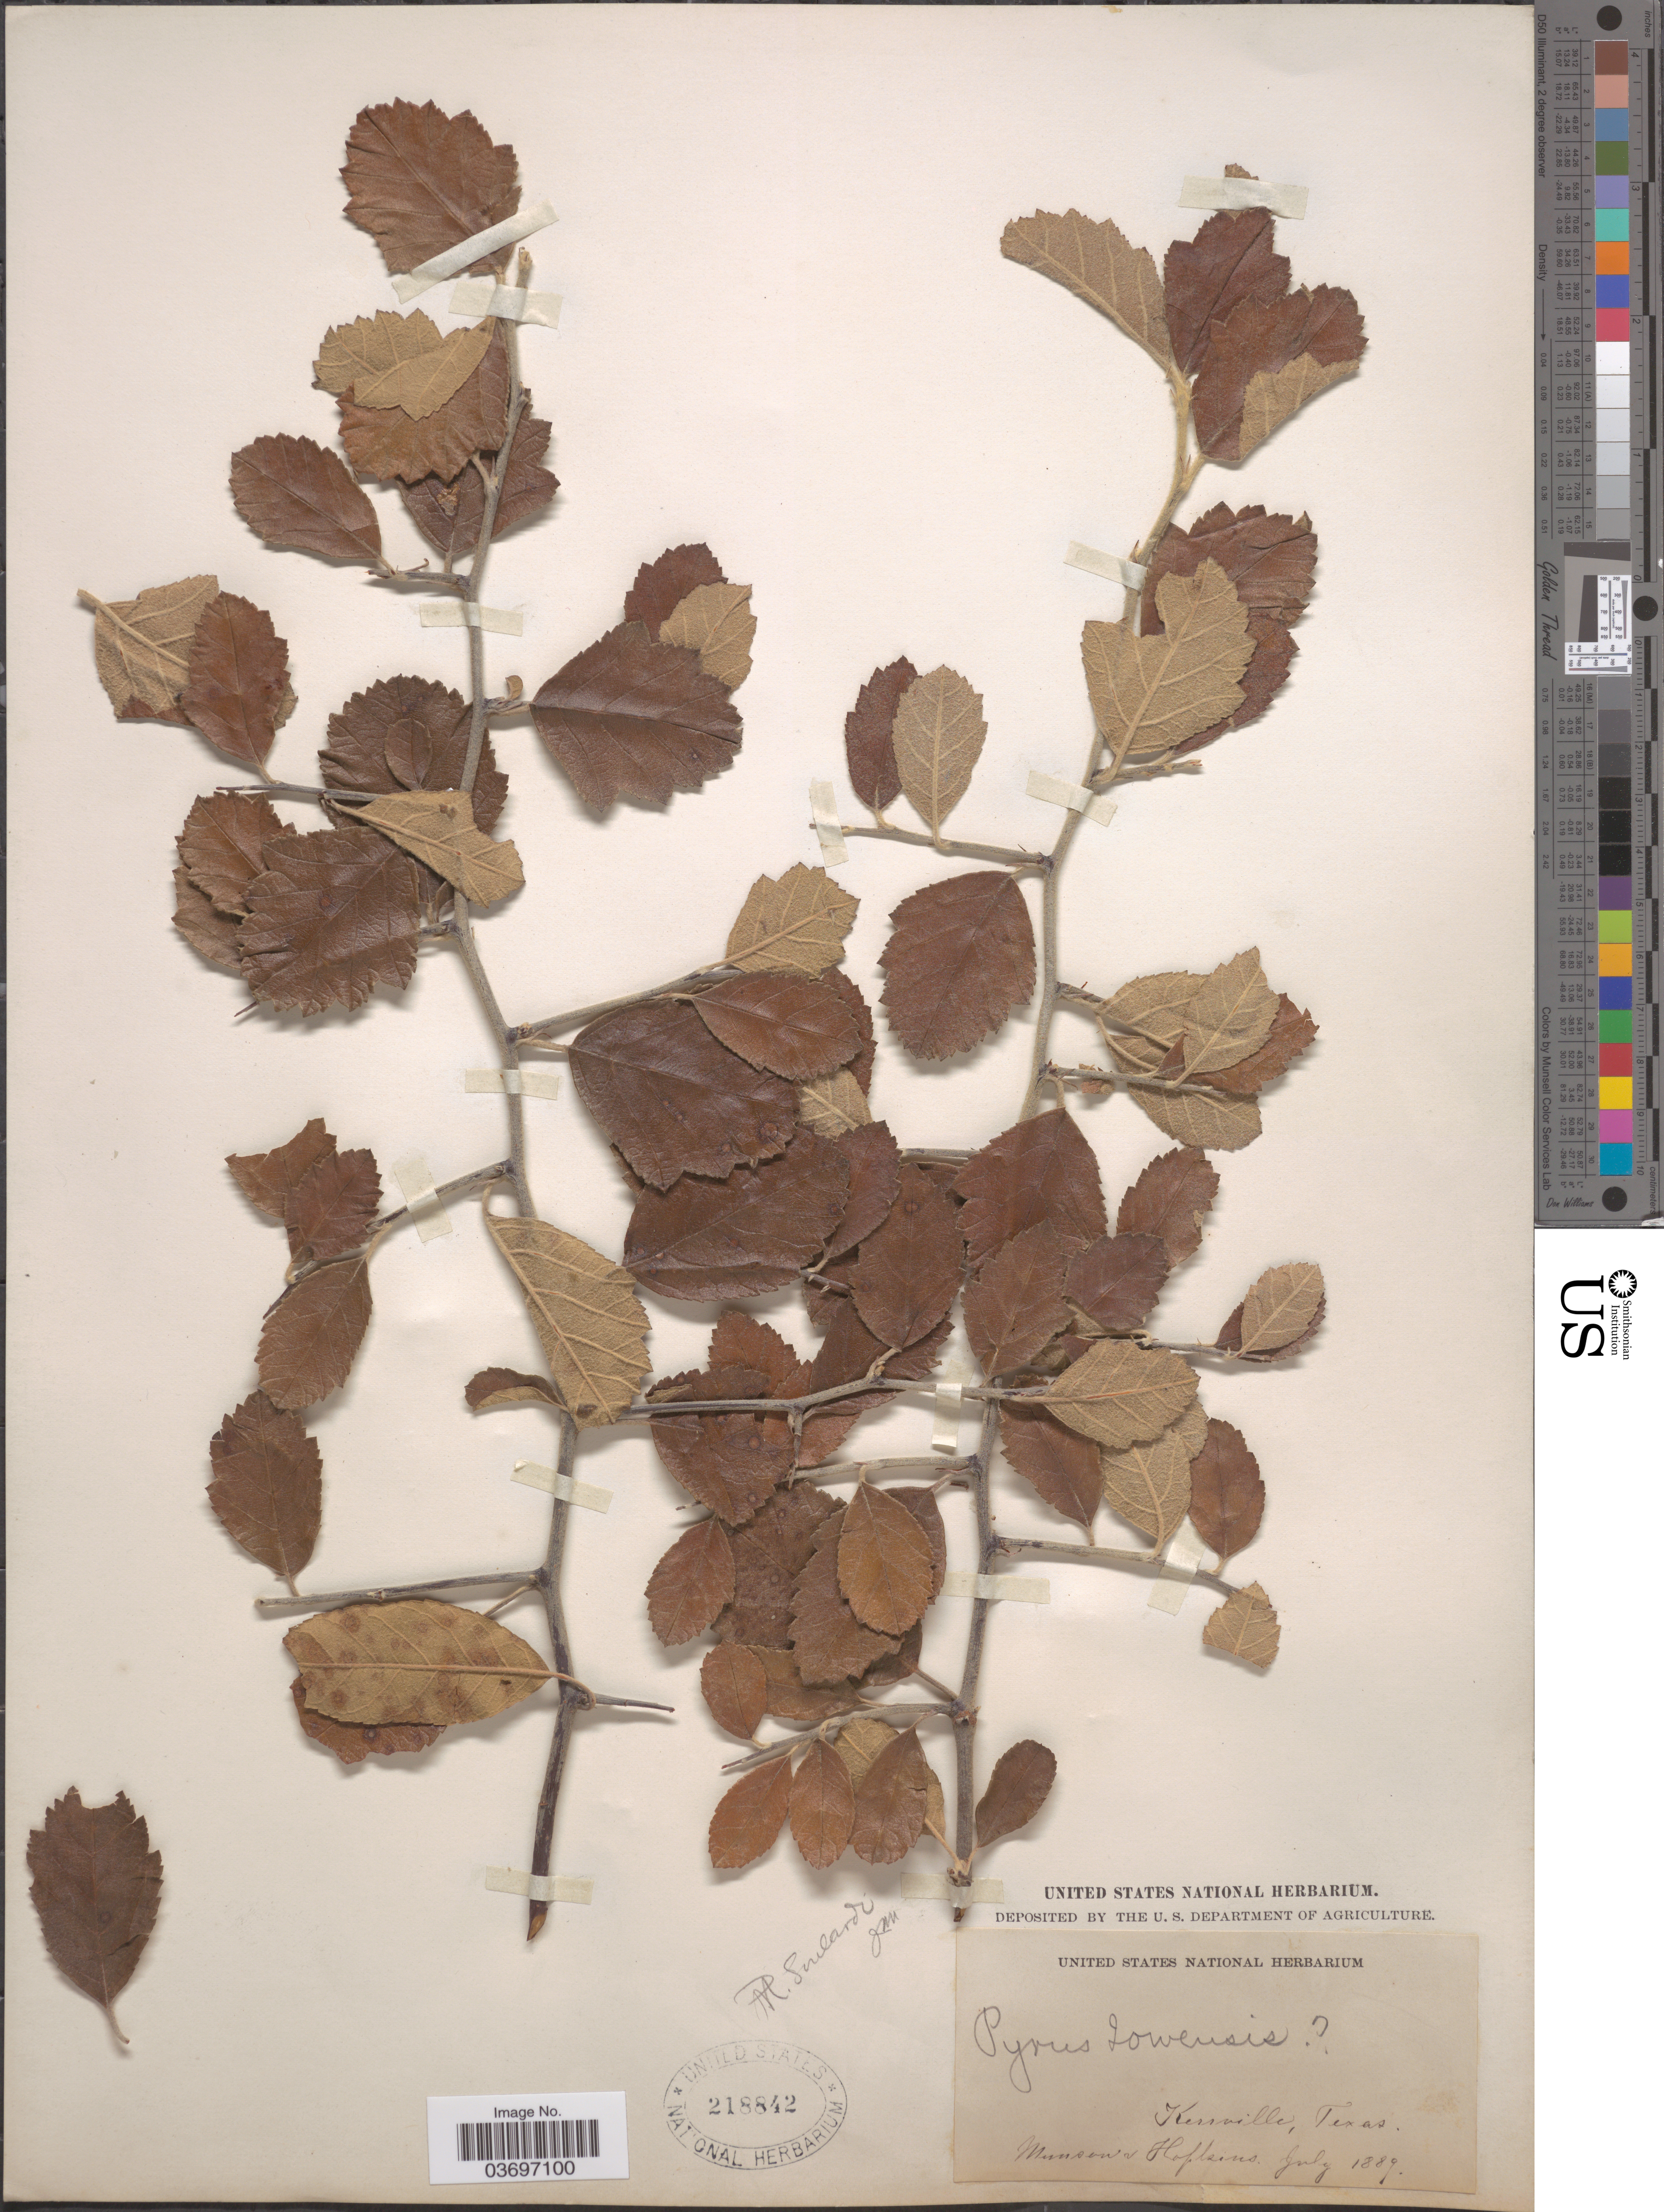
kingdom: Plantae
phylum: Tracheophyta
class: Magnoliopsida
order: Rosales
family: Rosaceae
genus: Malus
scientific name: Malus sp.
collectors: -. Munson & -- Hopkins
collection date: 1889-07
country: United States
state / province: Texas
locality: Kerrville.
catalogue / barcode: US 218842